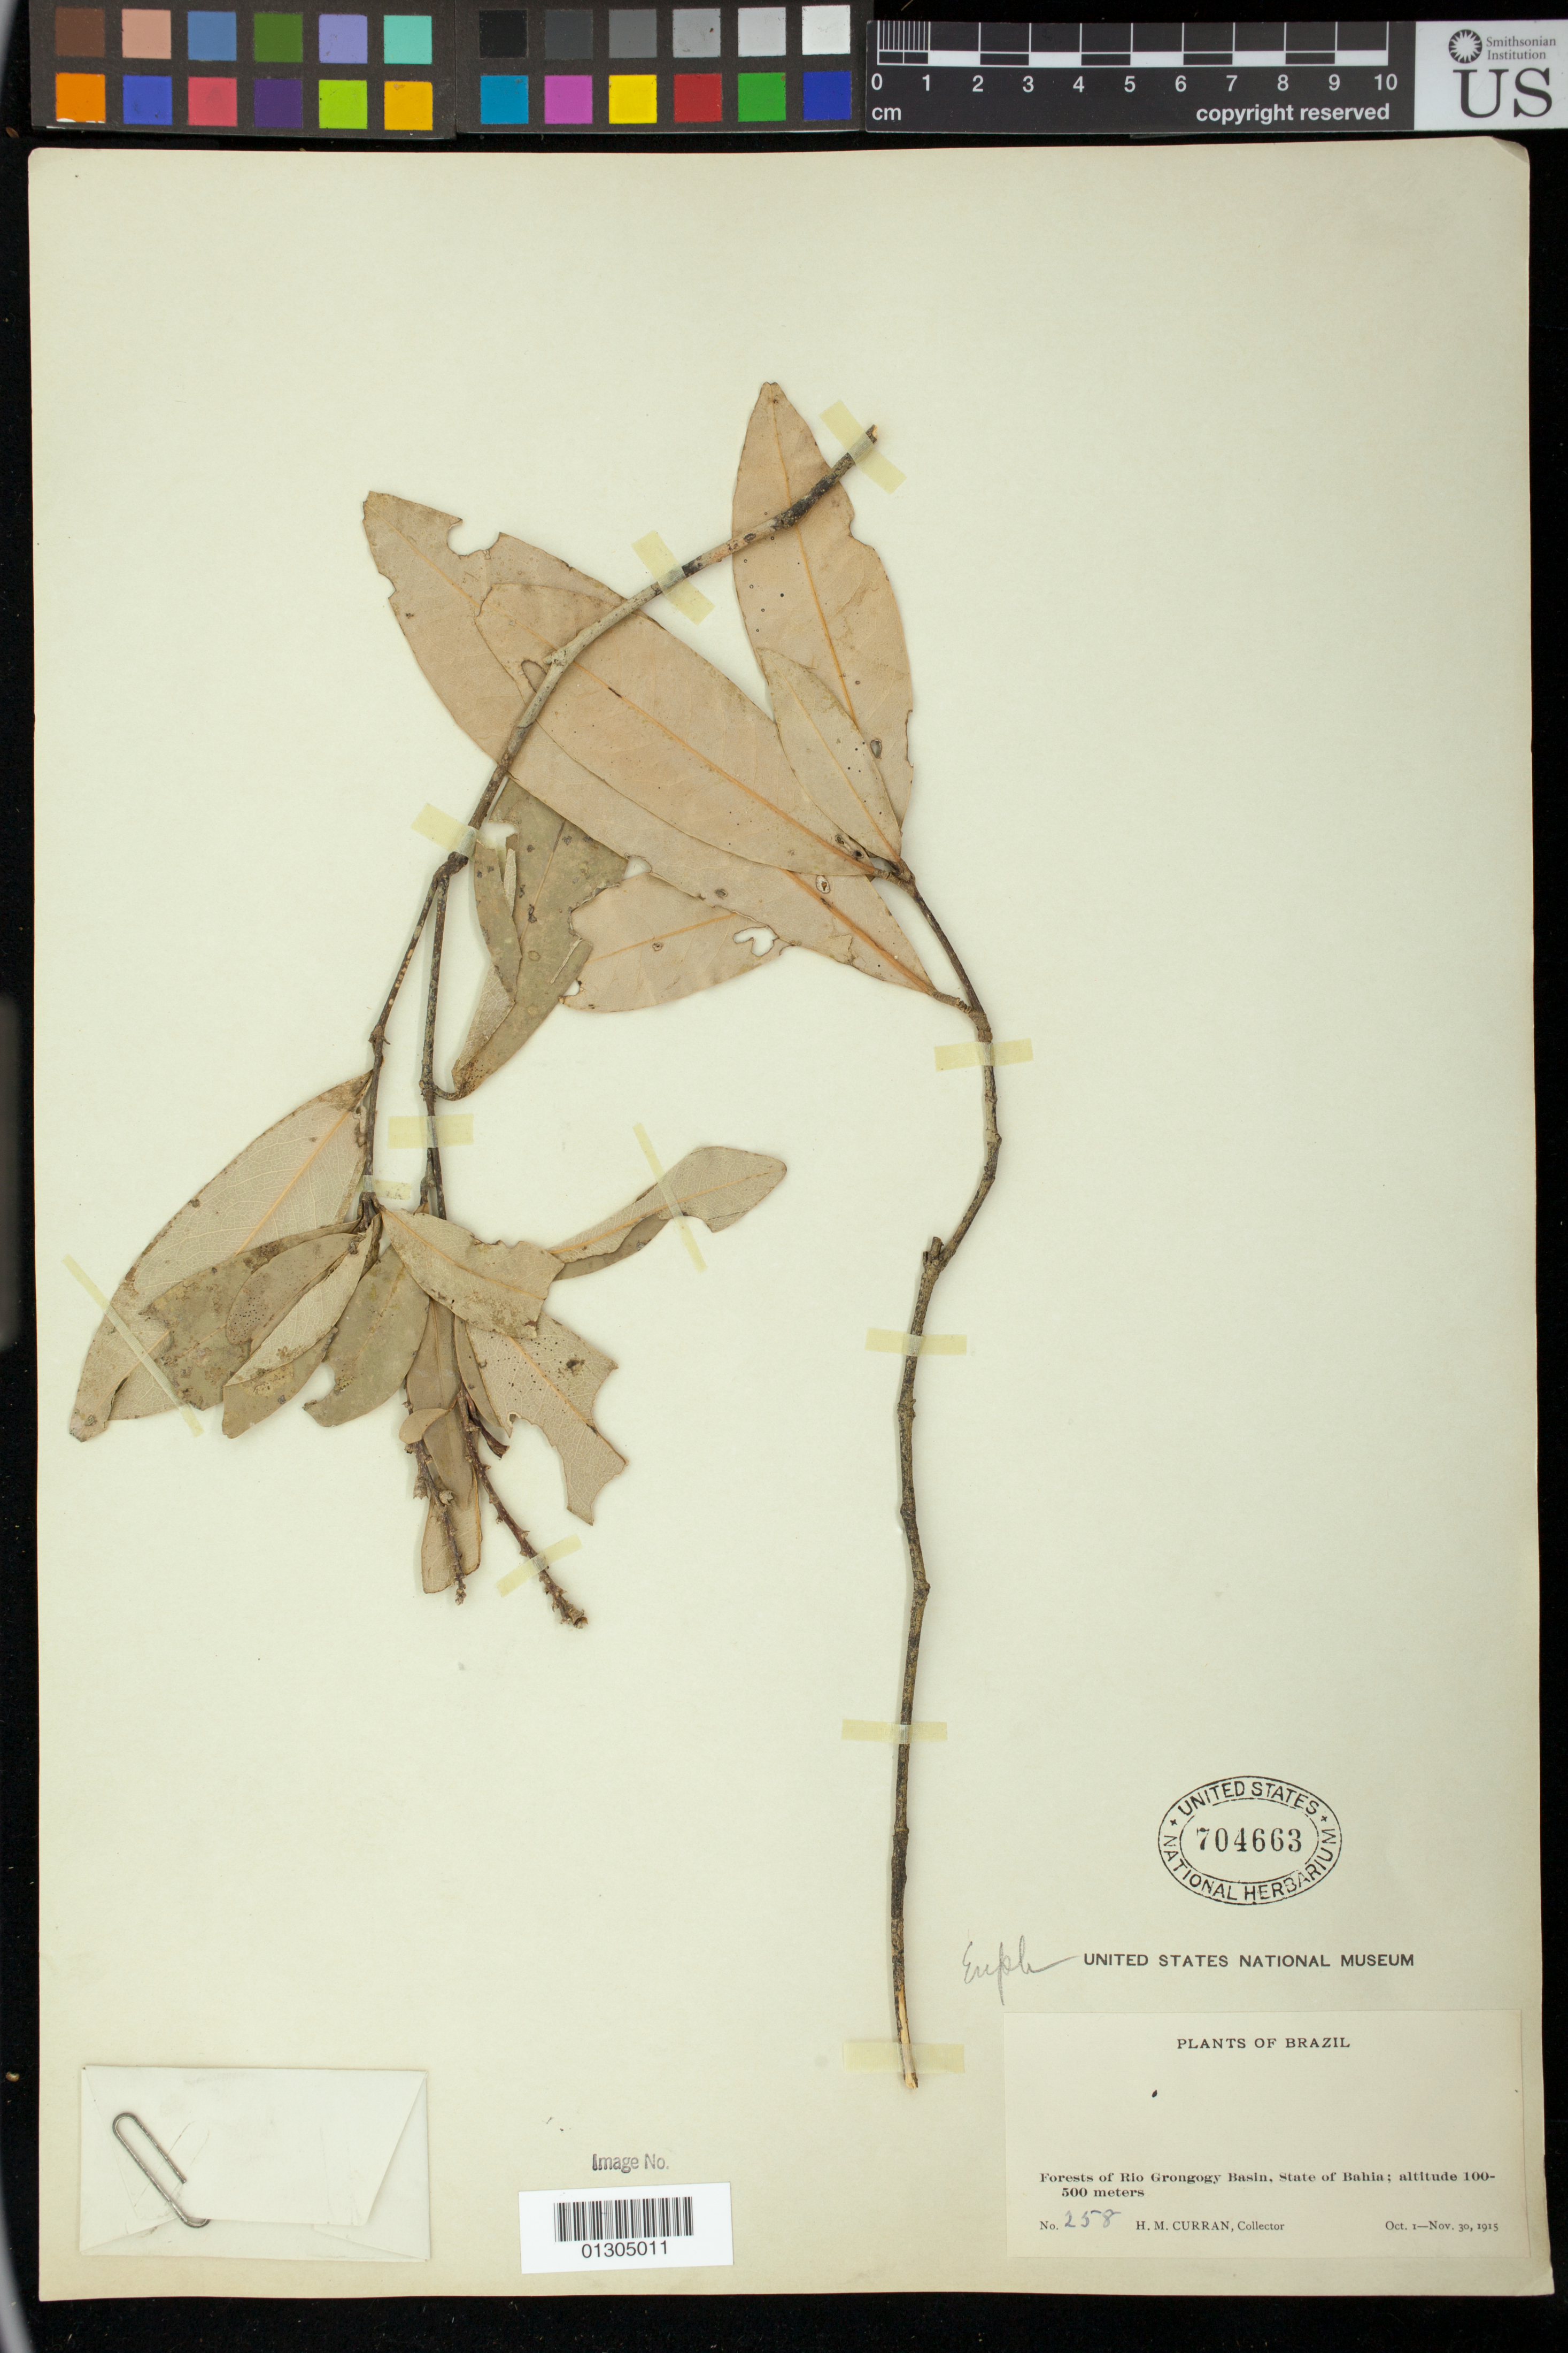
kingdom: Plantae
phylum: Tracheophyta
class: Magnoliopsida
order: Sapindales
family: Rutaceae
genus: Conchocarpus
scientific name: Conchocarpus sp.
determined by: Londoño-Echeverri, Y.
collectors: H. M. Curran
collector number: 258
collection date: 1915-10-01/1915-11-30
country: Brazil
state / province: Bahia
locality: Forests of Rio Grongogy Basin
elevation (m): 100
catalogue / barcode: US 704663